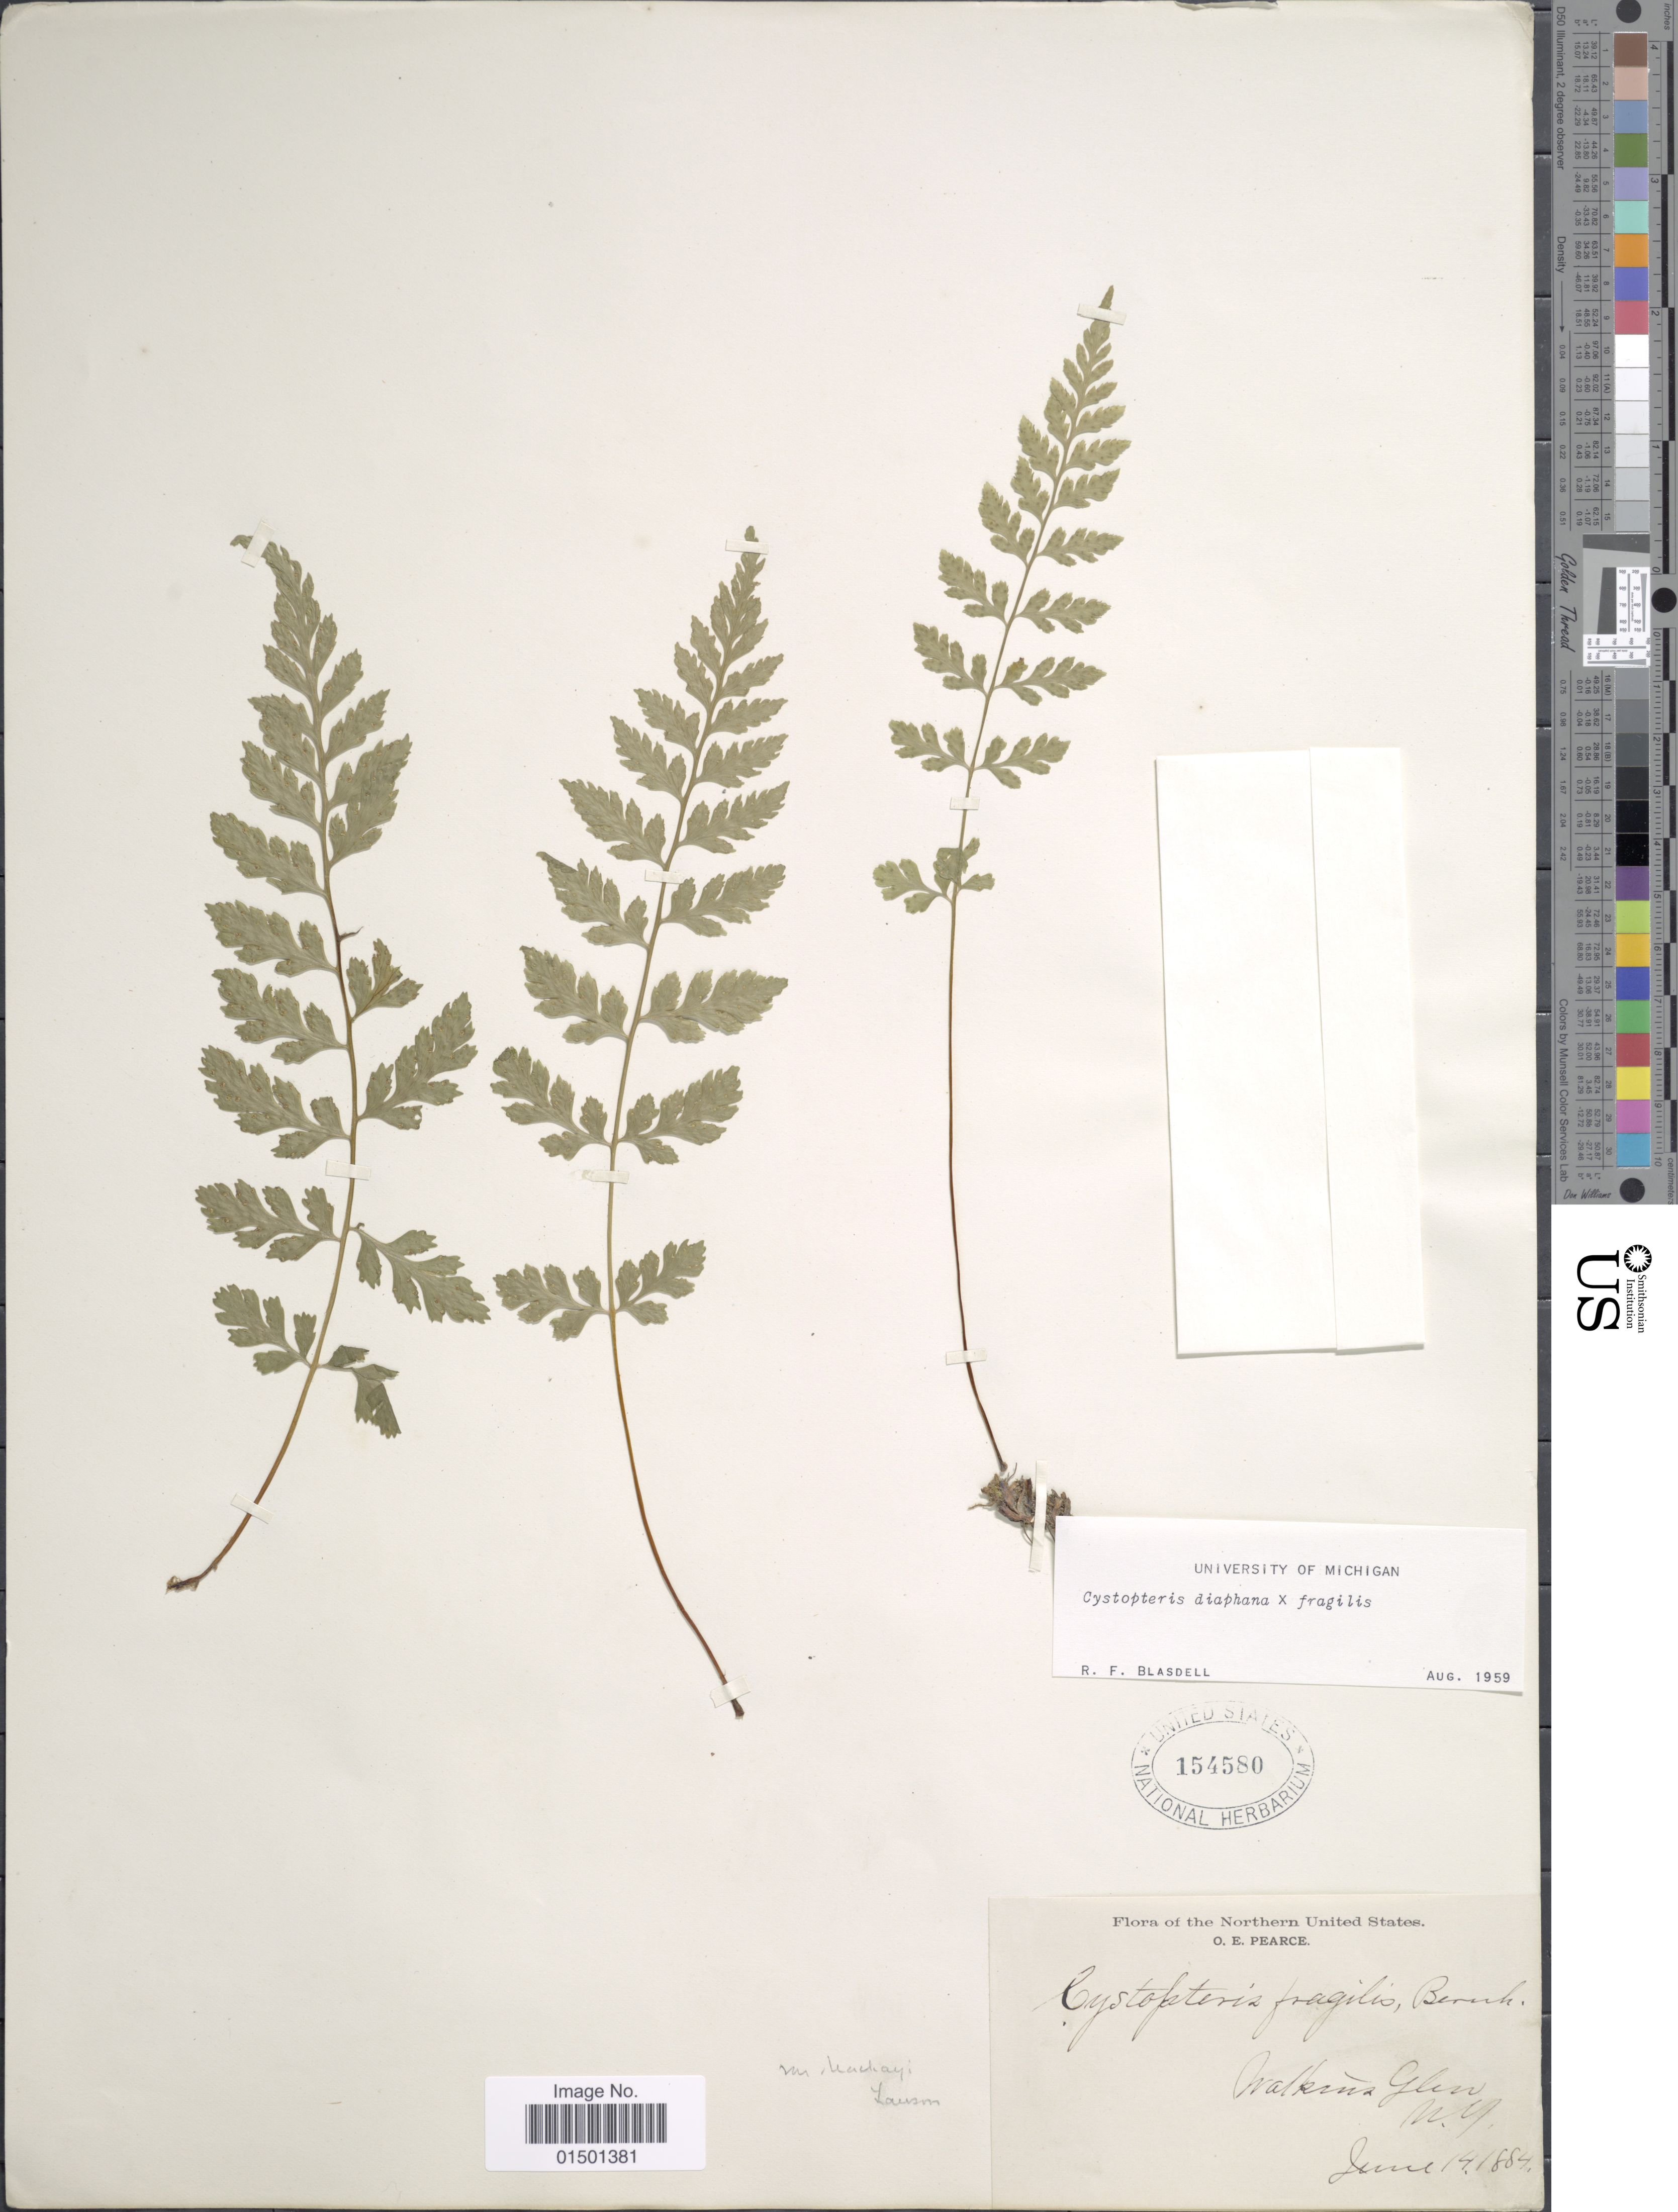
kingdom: Plantae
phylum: Tracheophyta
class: Polypodiopsida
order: Polypodiales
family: Cystopteridaceae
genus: Cystopteris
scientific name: Cystopteris diaphana x C. fragilis (L.) Bernh.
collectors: O. E. Pearce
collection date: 1884-06-14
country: United States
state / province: New York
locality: Walkins Glen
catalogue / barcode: US 154580